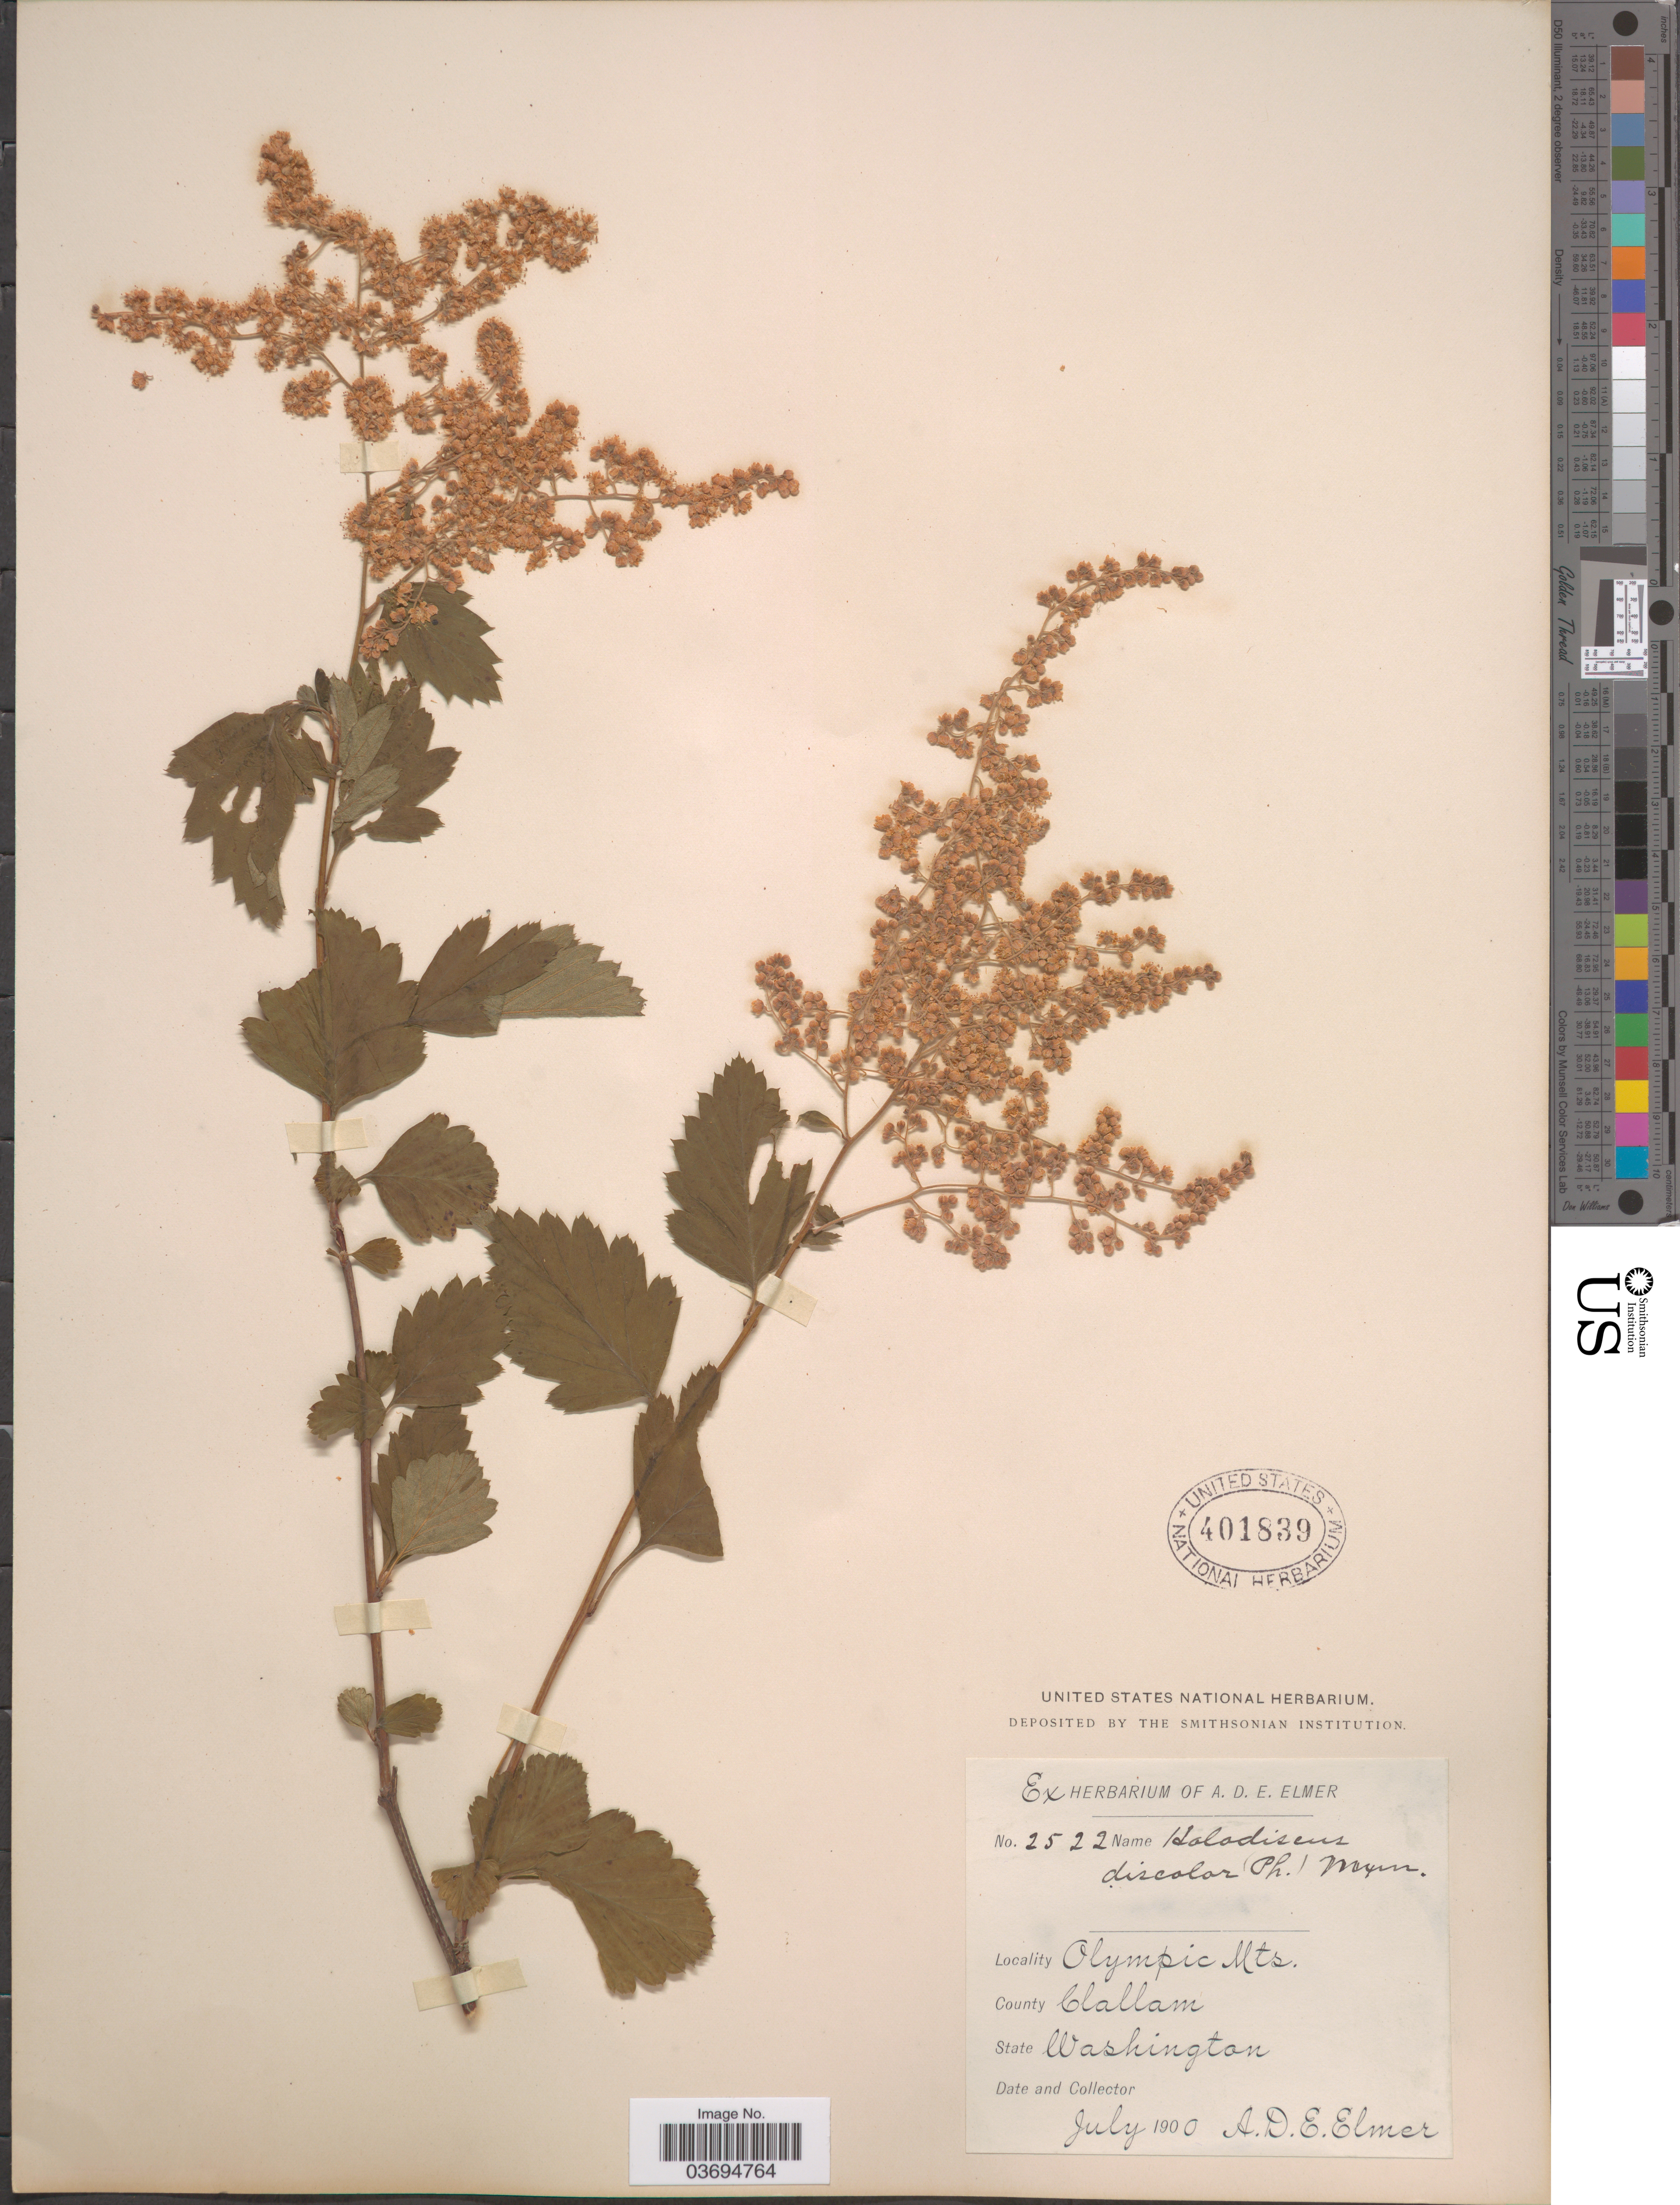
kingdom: Plantae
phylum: Tracheophyta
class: Magnoliopsida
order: Rosales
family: Rosaceae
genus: Holodiscus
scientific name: Holodiscus discolor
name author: (Pursh) Maxim.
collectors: A. D. E. Elmer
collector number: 2522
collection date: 1900-07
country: United States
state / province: Washington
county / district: Clallam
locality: Olympic Mts. County Clallam.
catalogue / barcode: US 401839